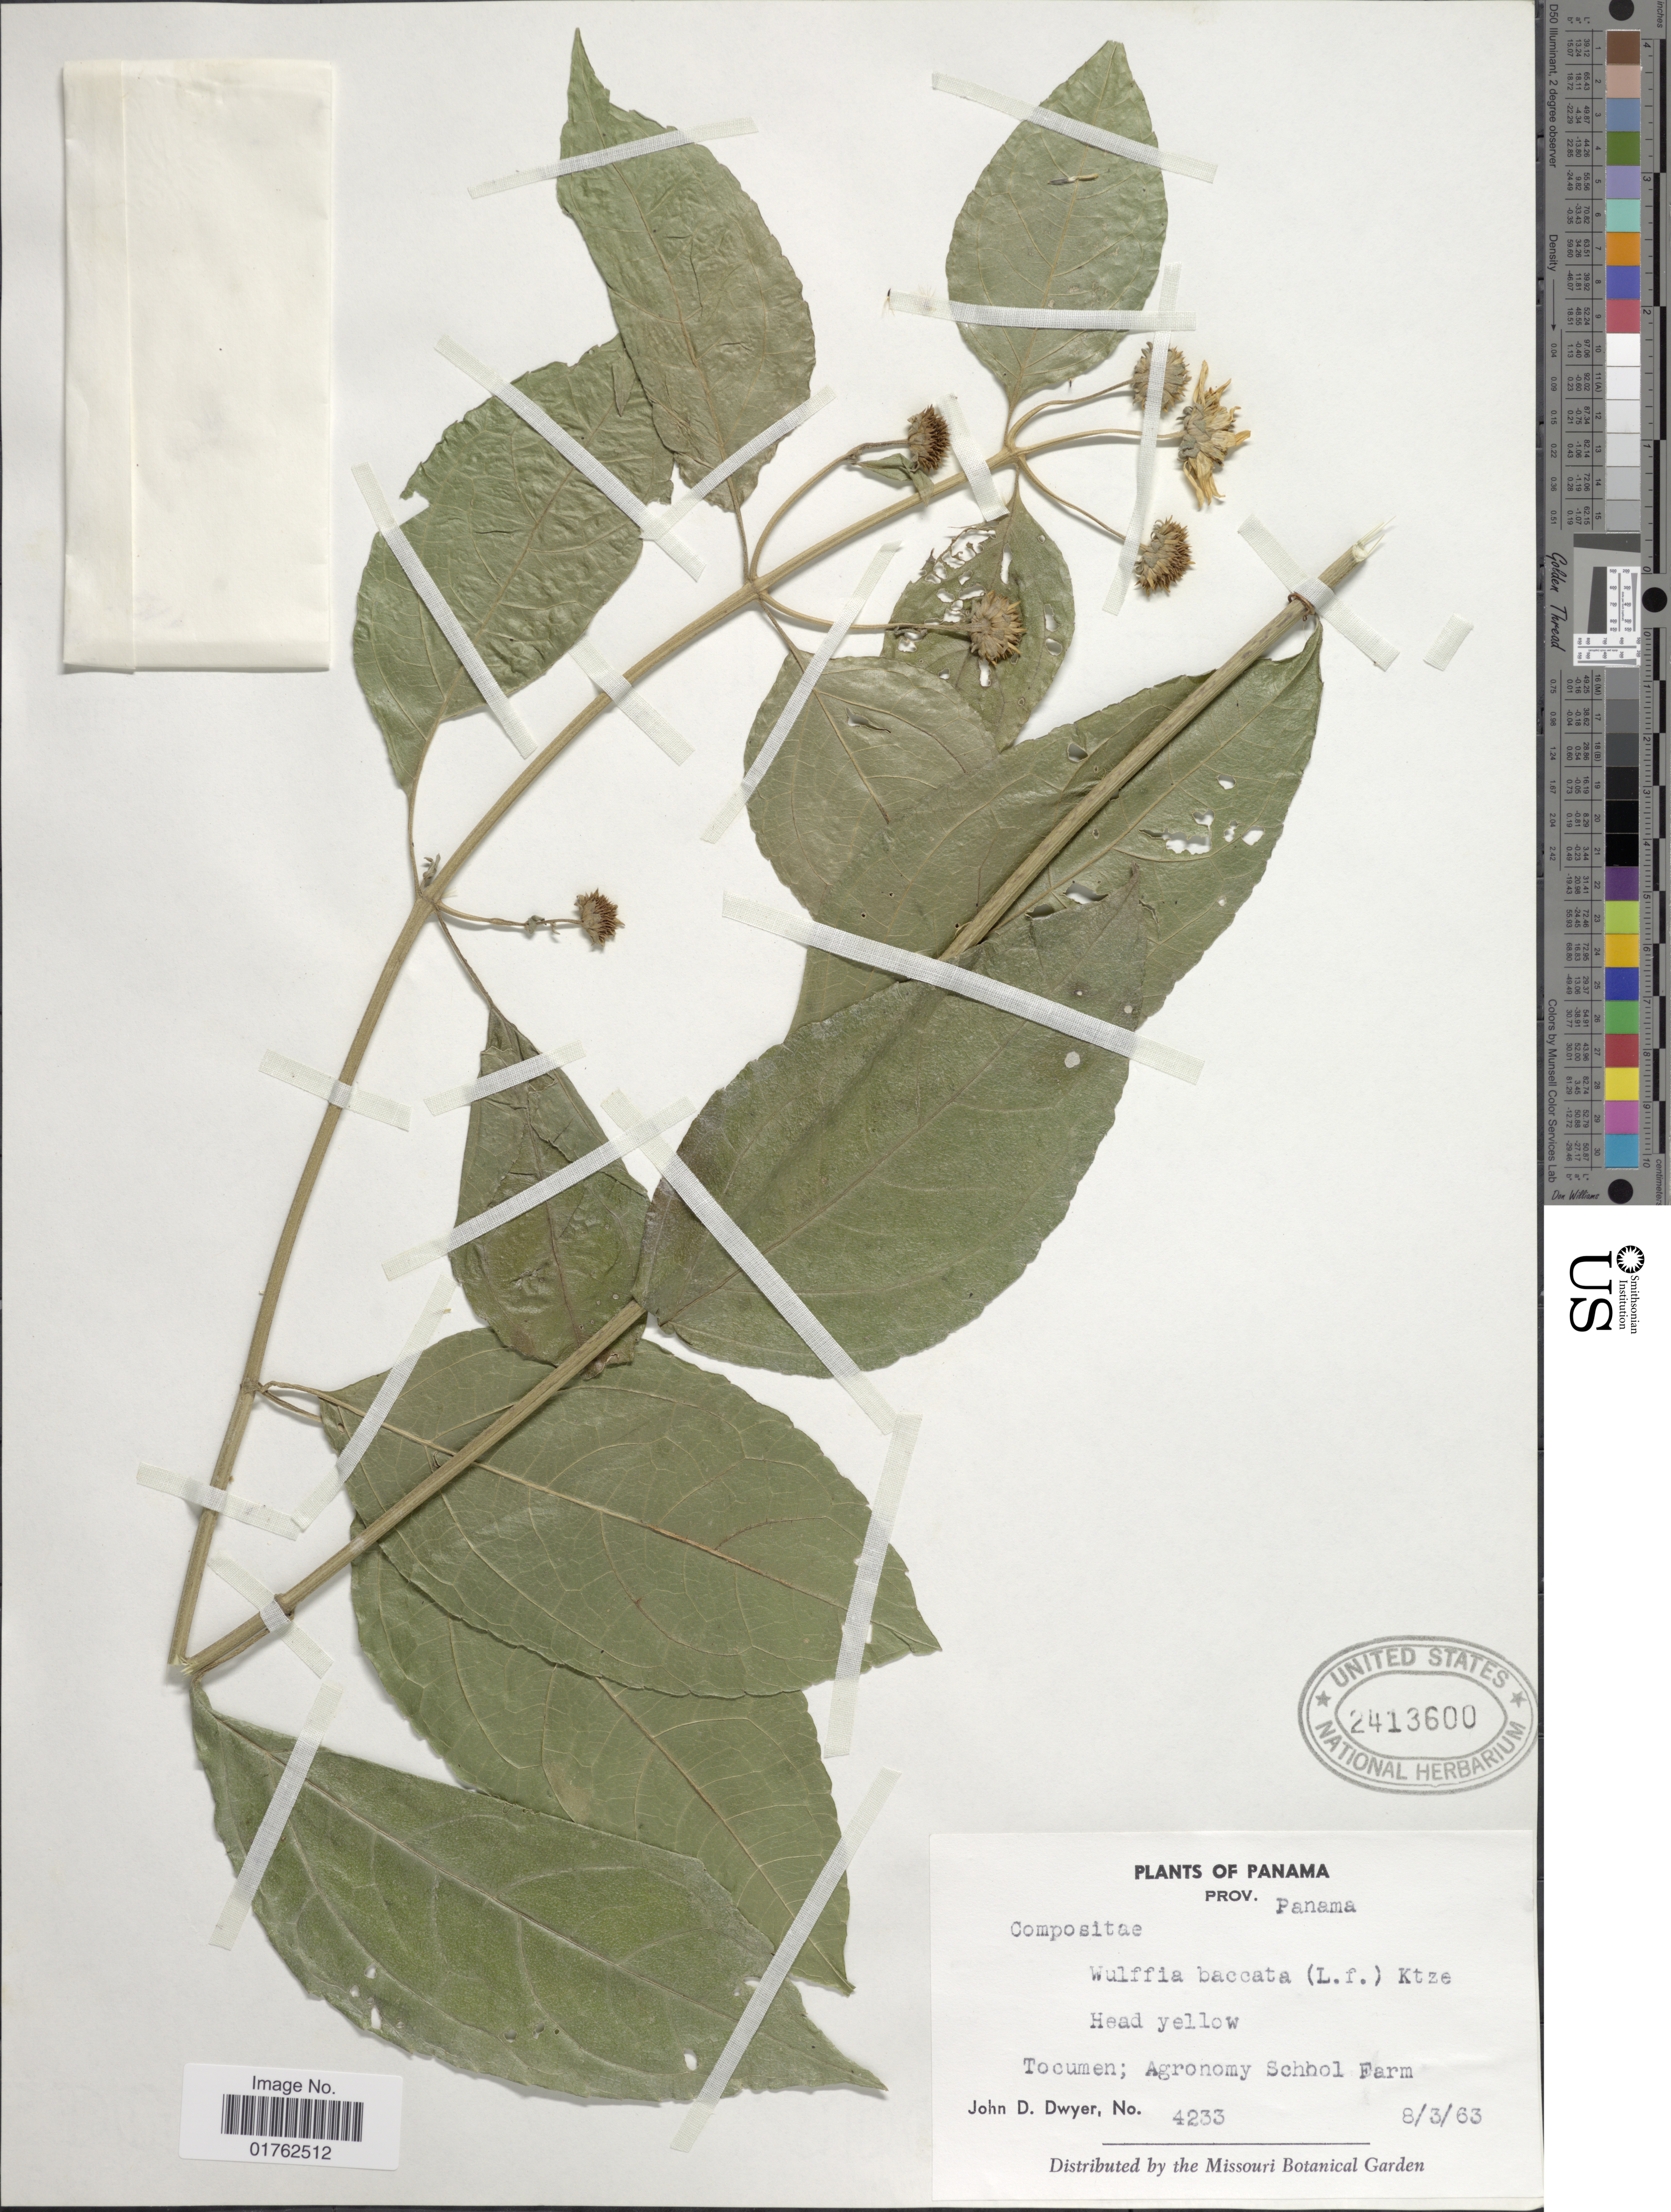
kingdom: Plantae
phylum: Tracheophyta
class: Magnoliopsida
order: Asterales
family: Asteraceae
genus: Wulffia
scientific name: Wulffia baccata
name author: (L. f.) Kuntze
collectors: J. D. Dwyer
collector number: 4233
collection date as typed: Transcribed d/m/y: 8/3/63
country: Panama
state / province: Panamá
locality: Tocumen; Agronomy School Farm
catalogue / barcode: US 2413600